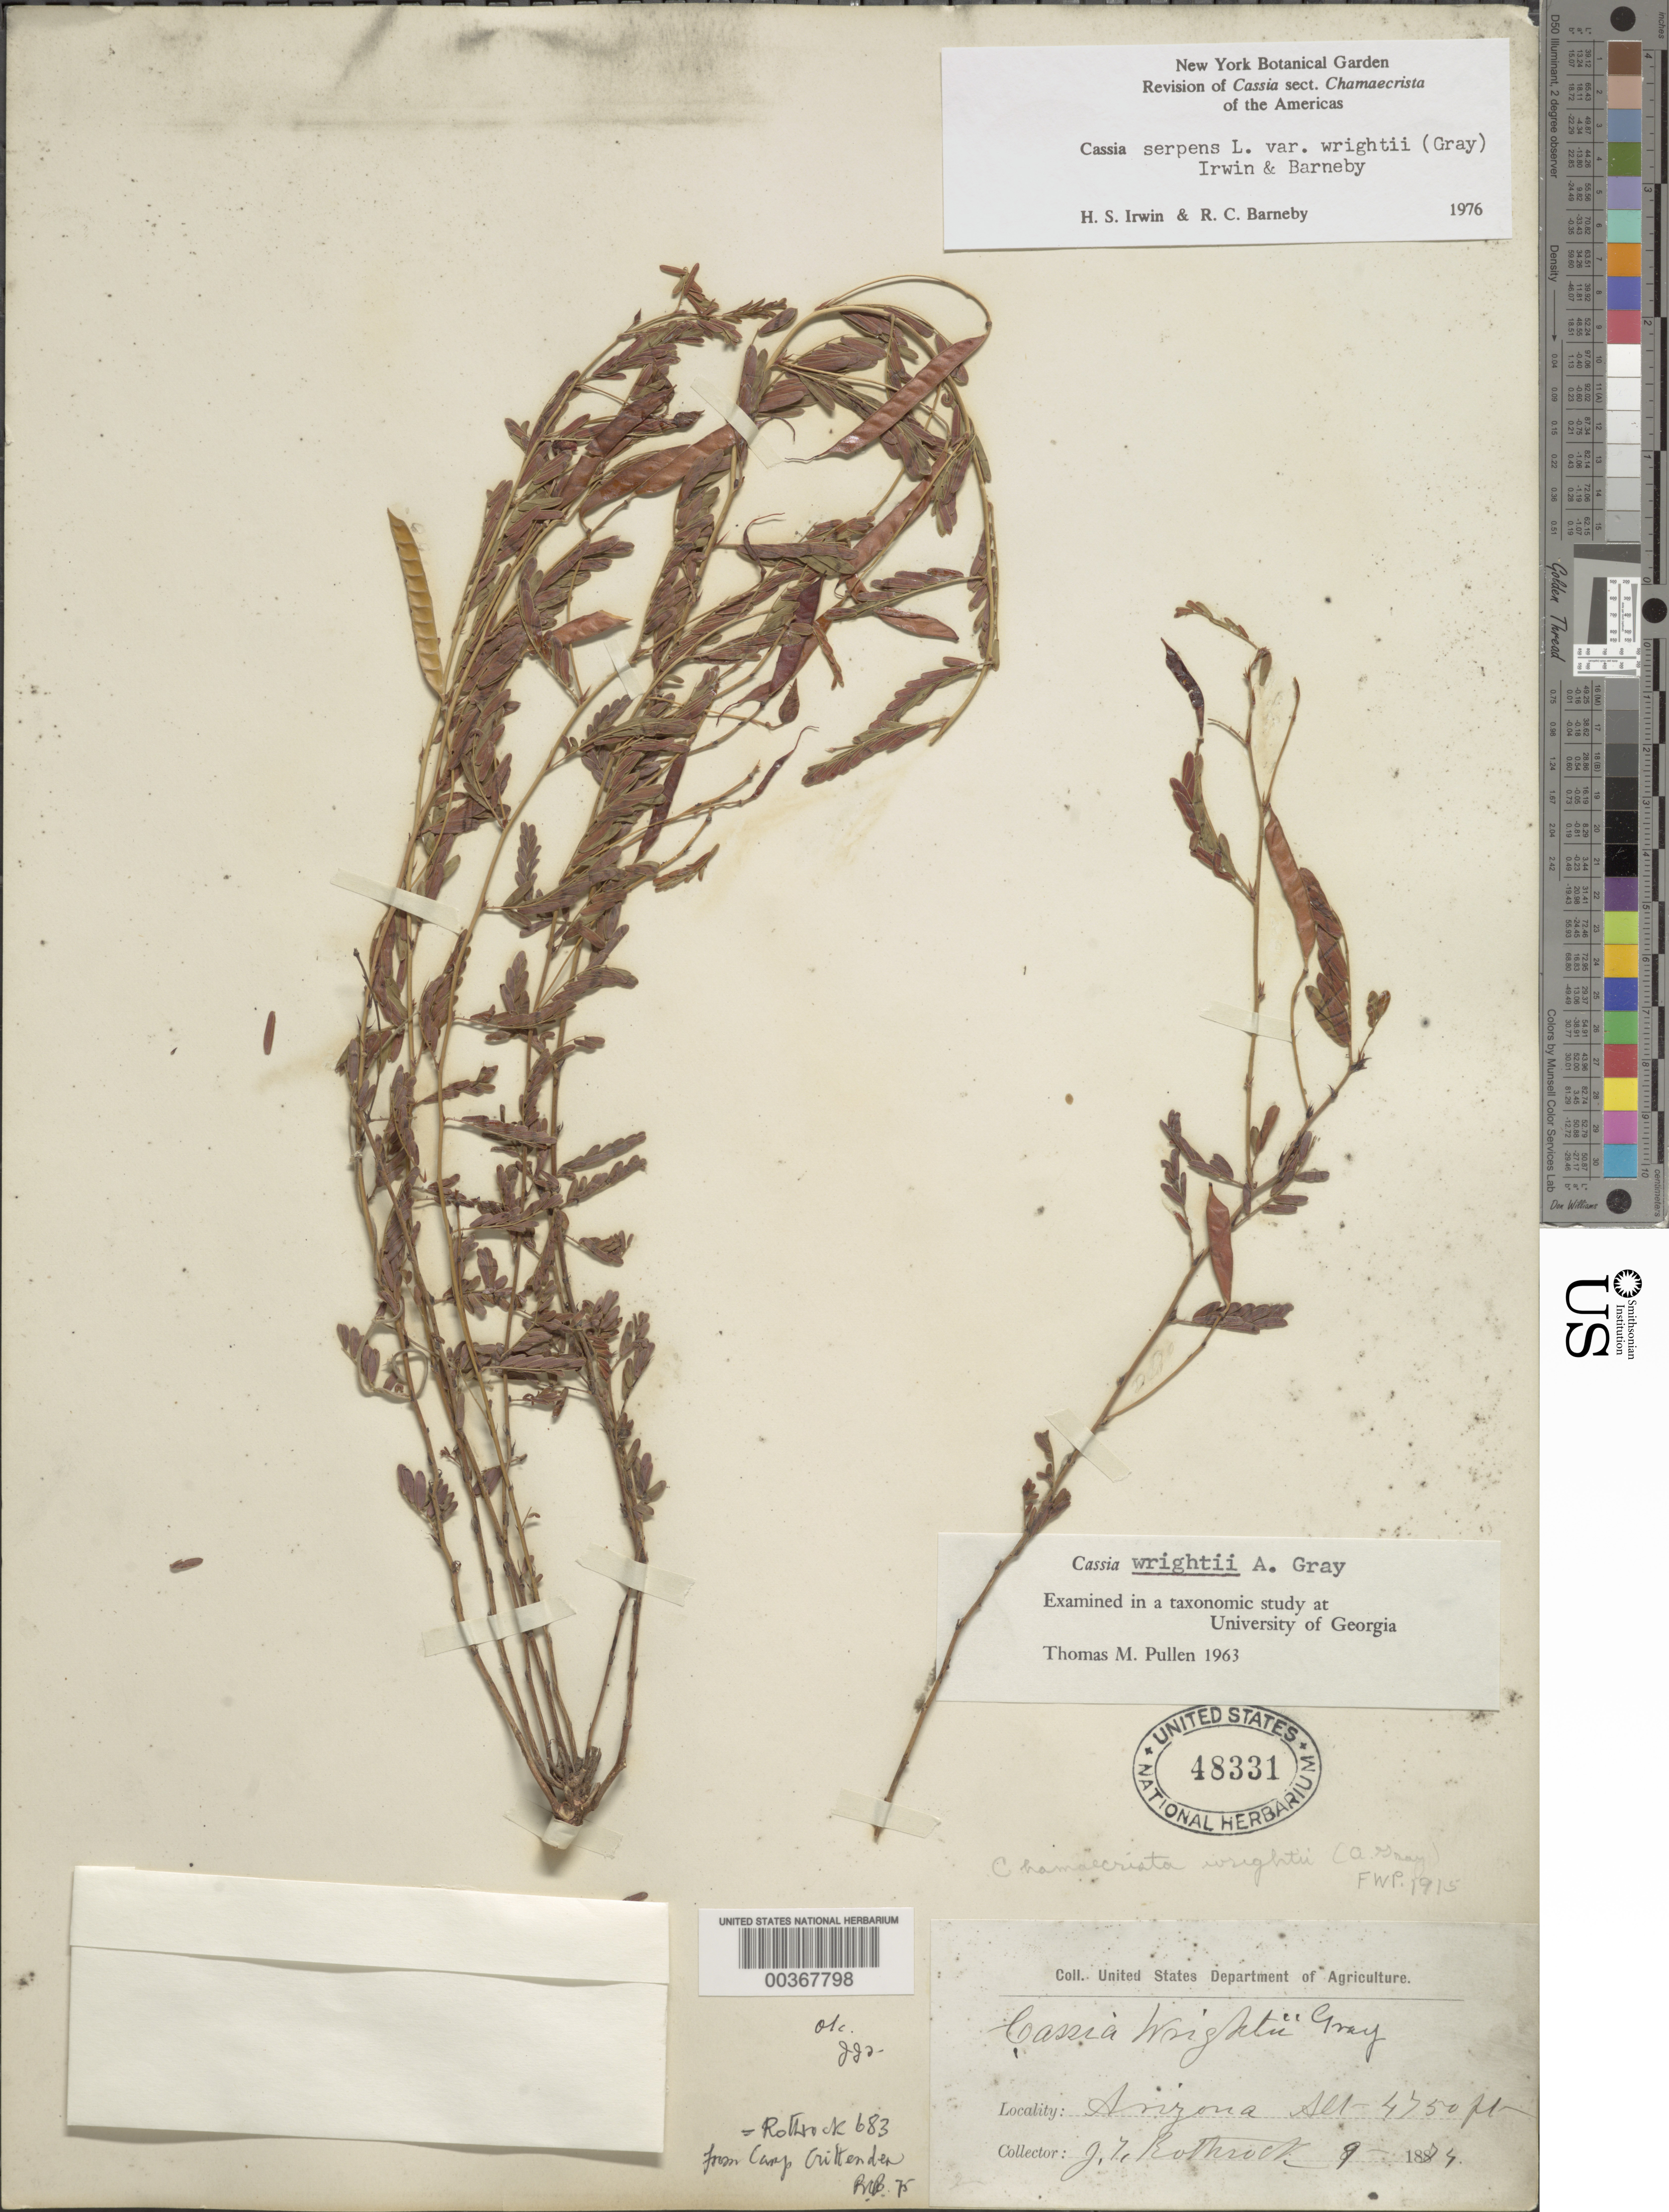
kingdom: Plantae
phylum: Tracheophyta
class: Magnoliopsida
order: Fabales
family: Fabaceae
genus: Chamaecrista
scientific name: Chamaecrista serpens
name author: (L.) Greene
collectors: J. T. Rothrock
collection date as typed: Sep 1874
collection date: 1874-09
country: United States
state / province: Arizona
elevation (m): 1448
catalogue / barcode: US 48331